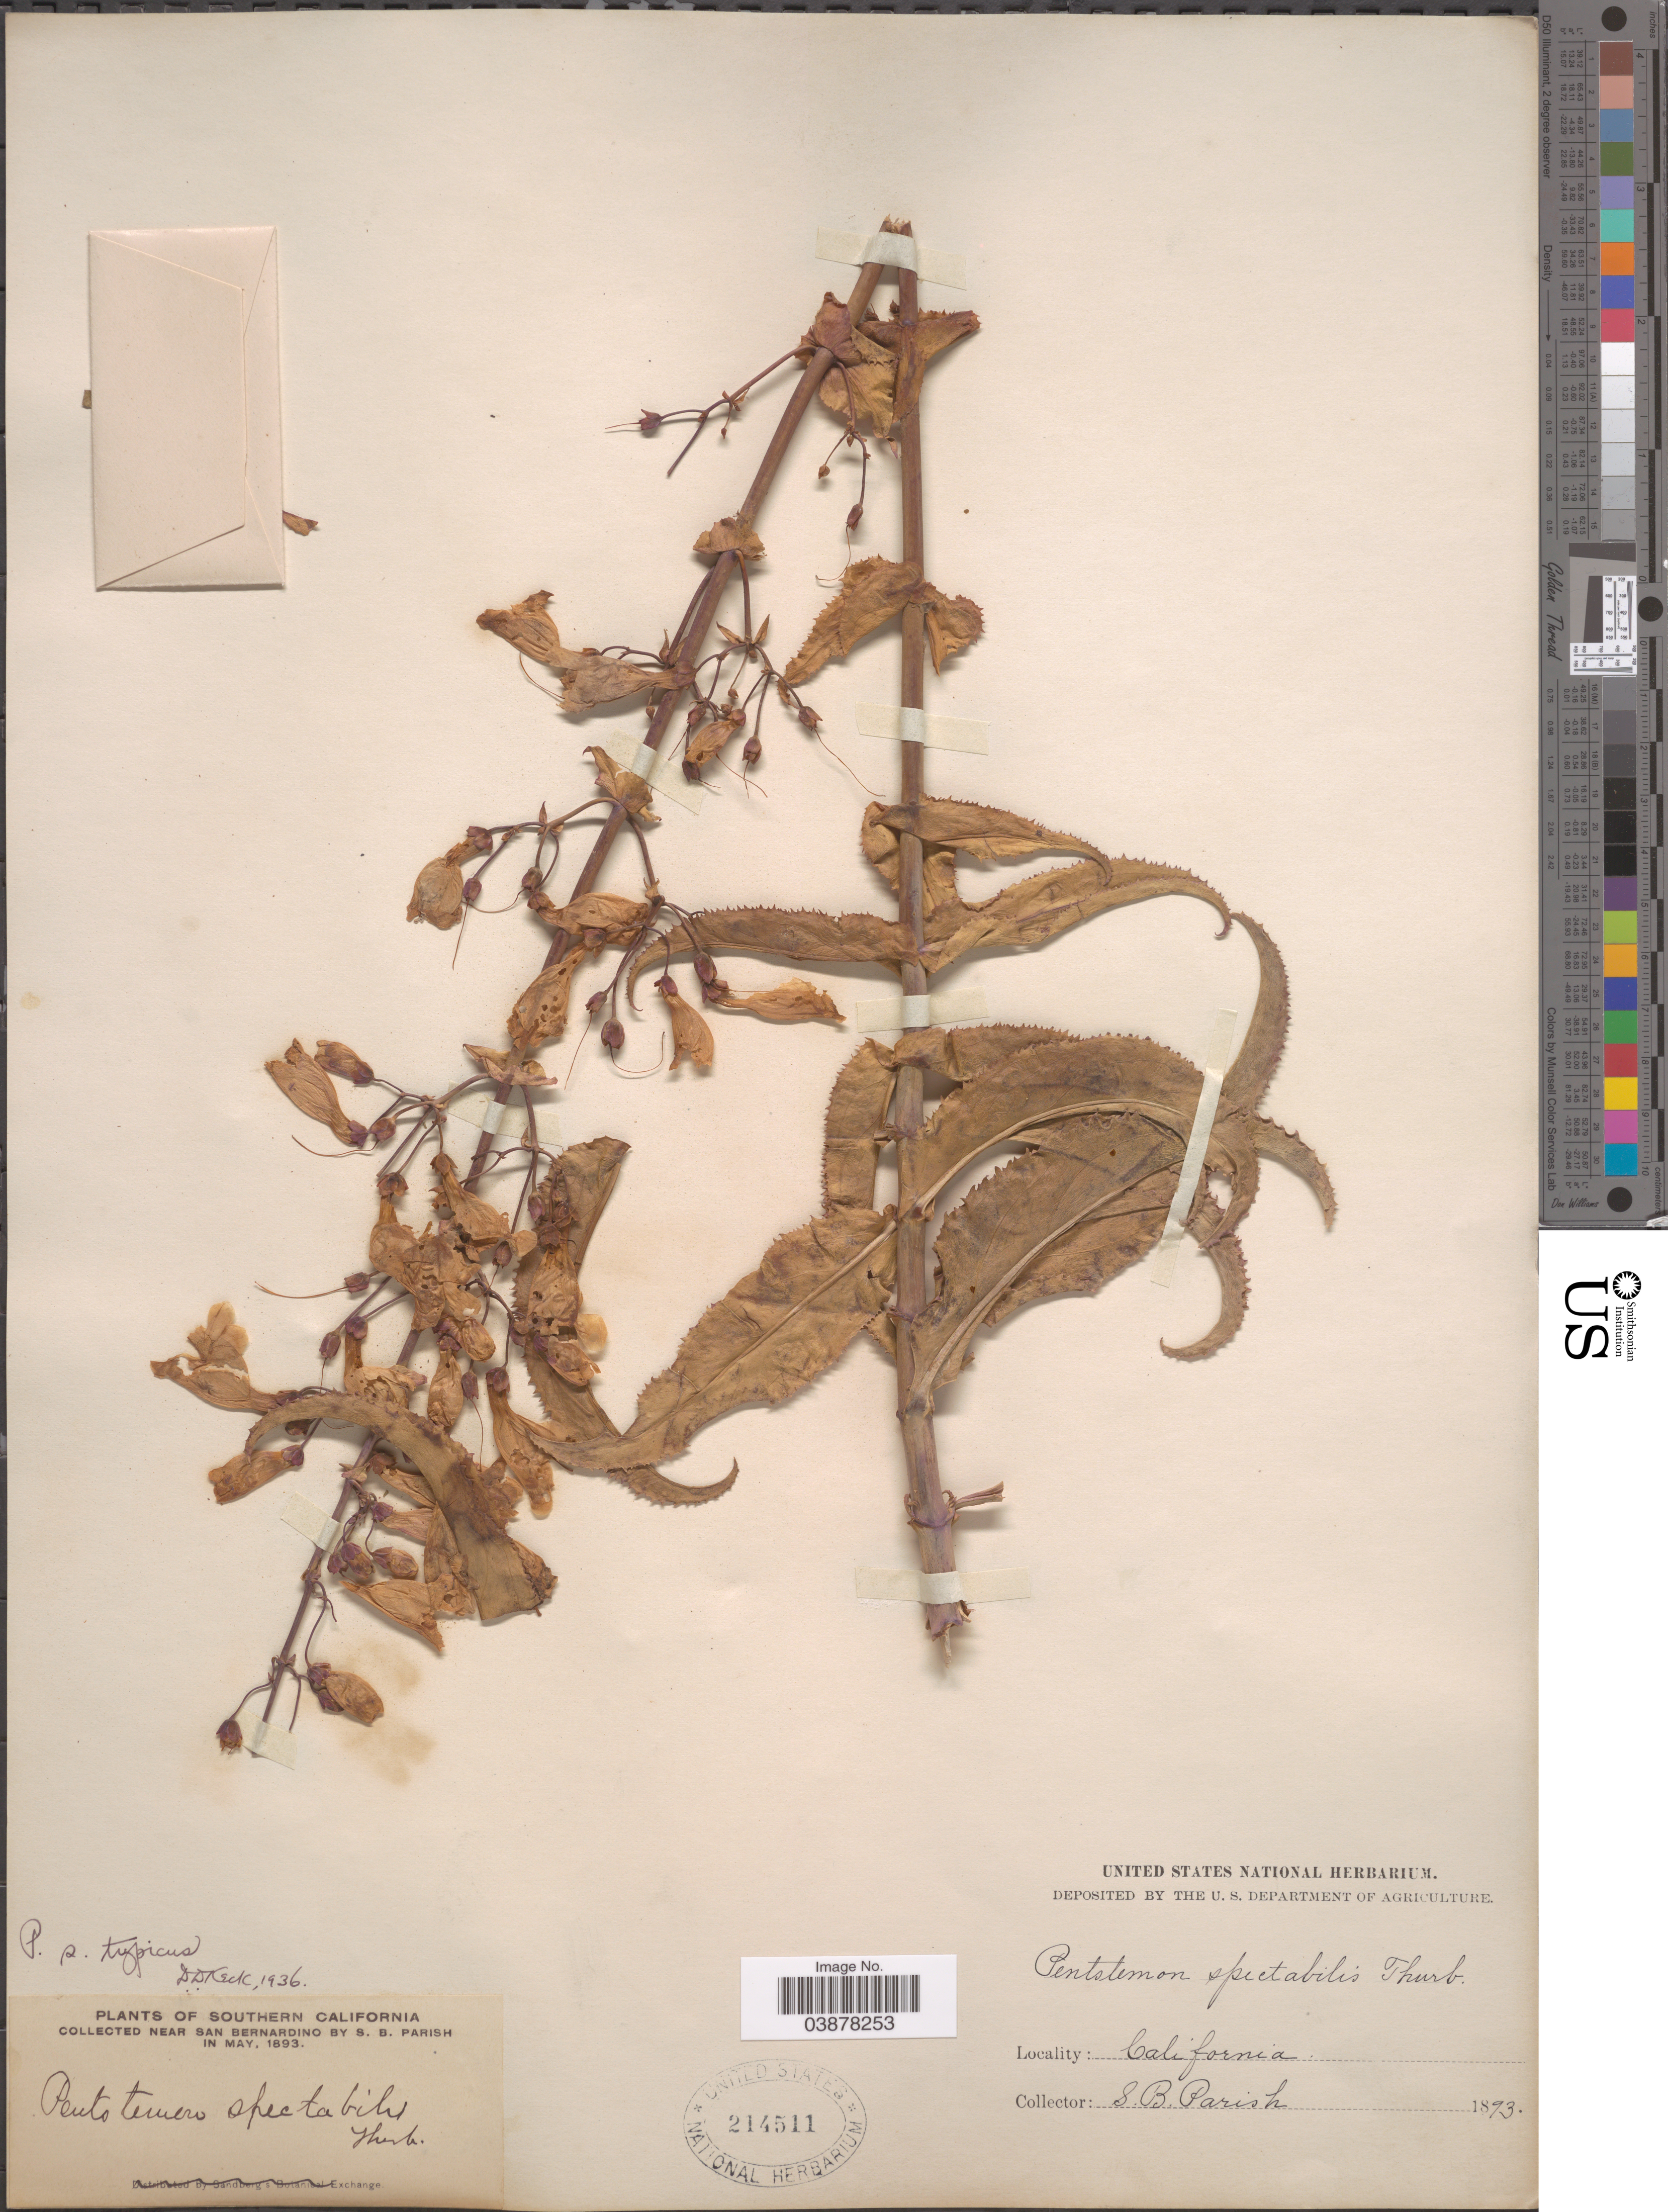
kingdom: Plantae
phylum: Tracheophyta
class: Magnoliopsida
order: Lamiales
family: Plantaginaceae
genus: Penstemon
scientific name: Penstemon spectabilis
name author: Thurb. ex Torr. & A. Gray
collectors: S. B. Parish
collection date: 1893-05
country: United States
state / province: California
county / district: San Bernardino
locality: Southern California. Near San Bernardino.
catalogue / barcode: US 214511